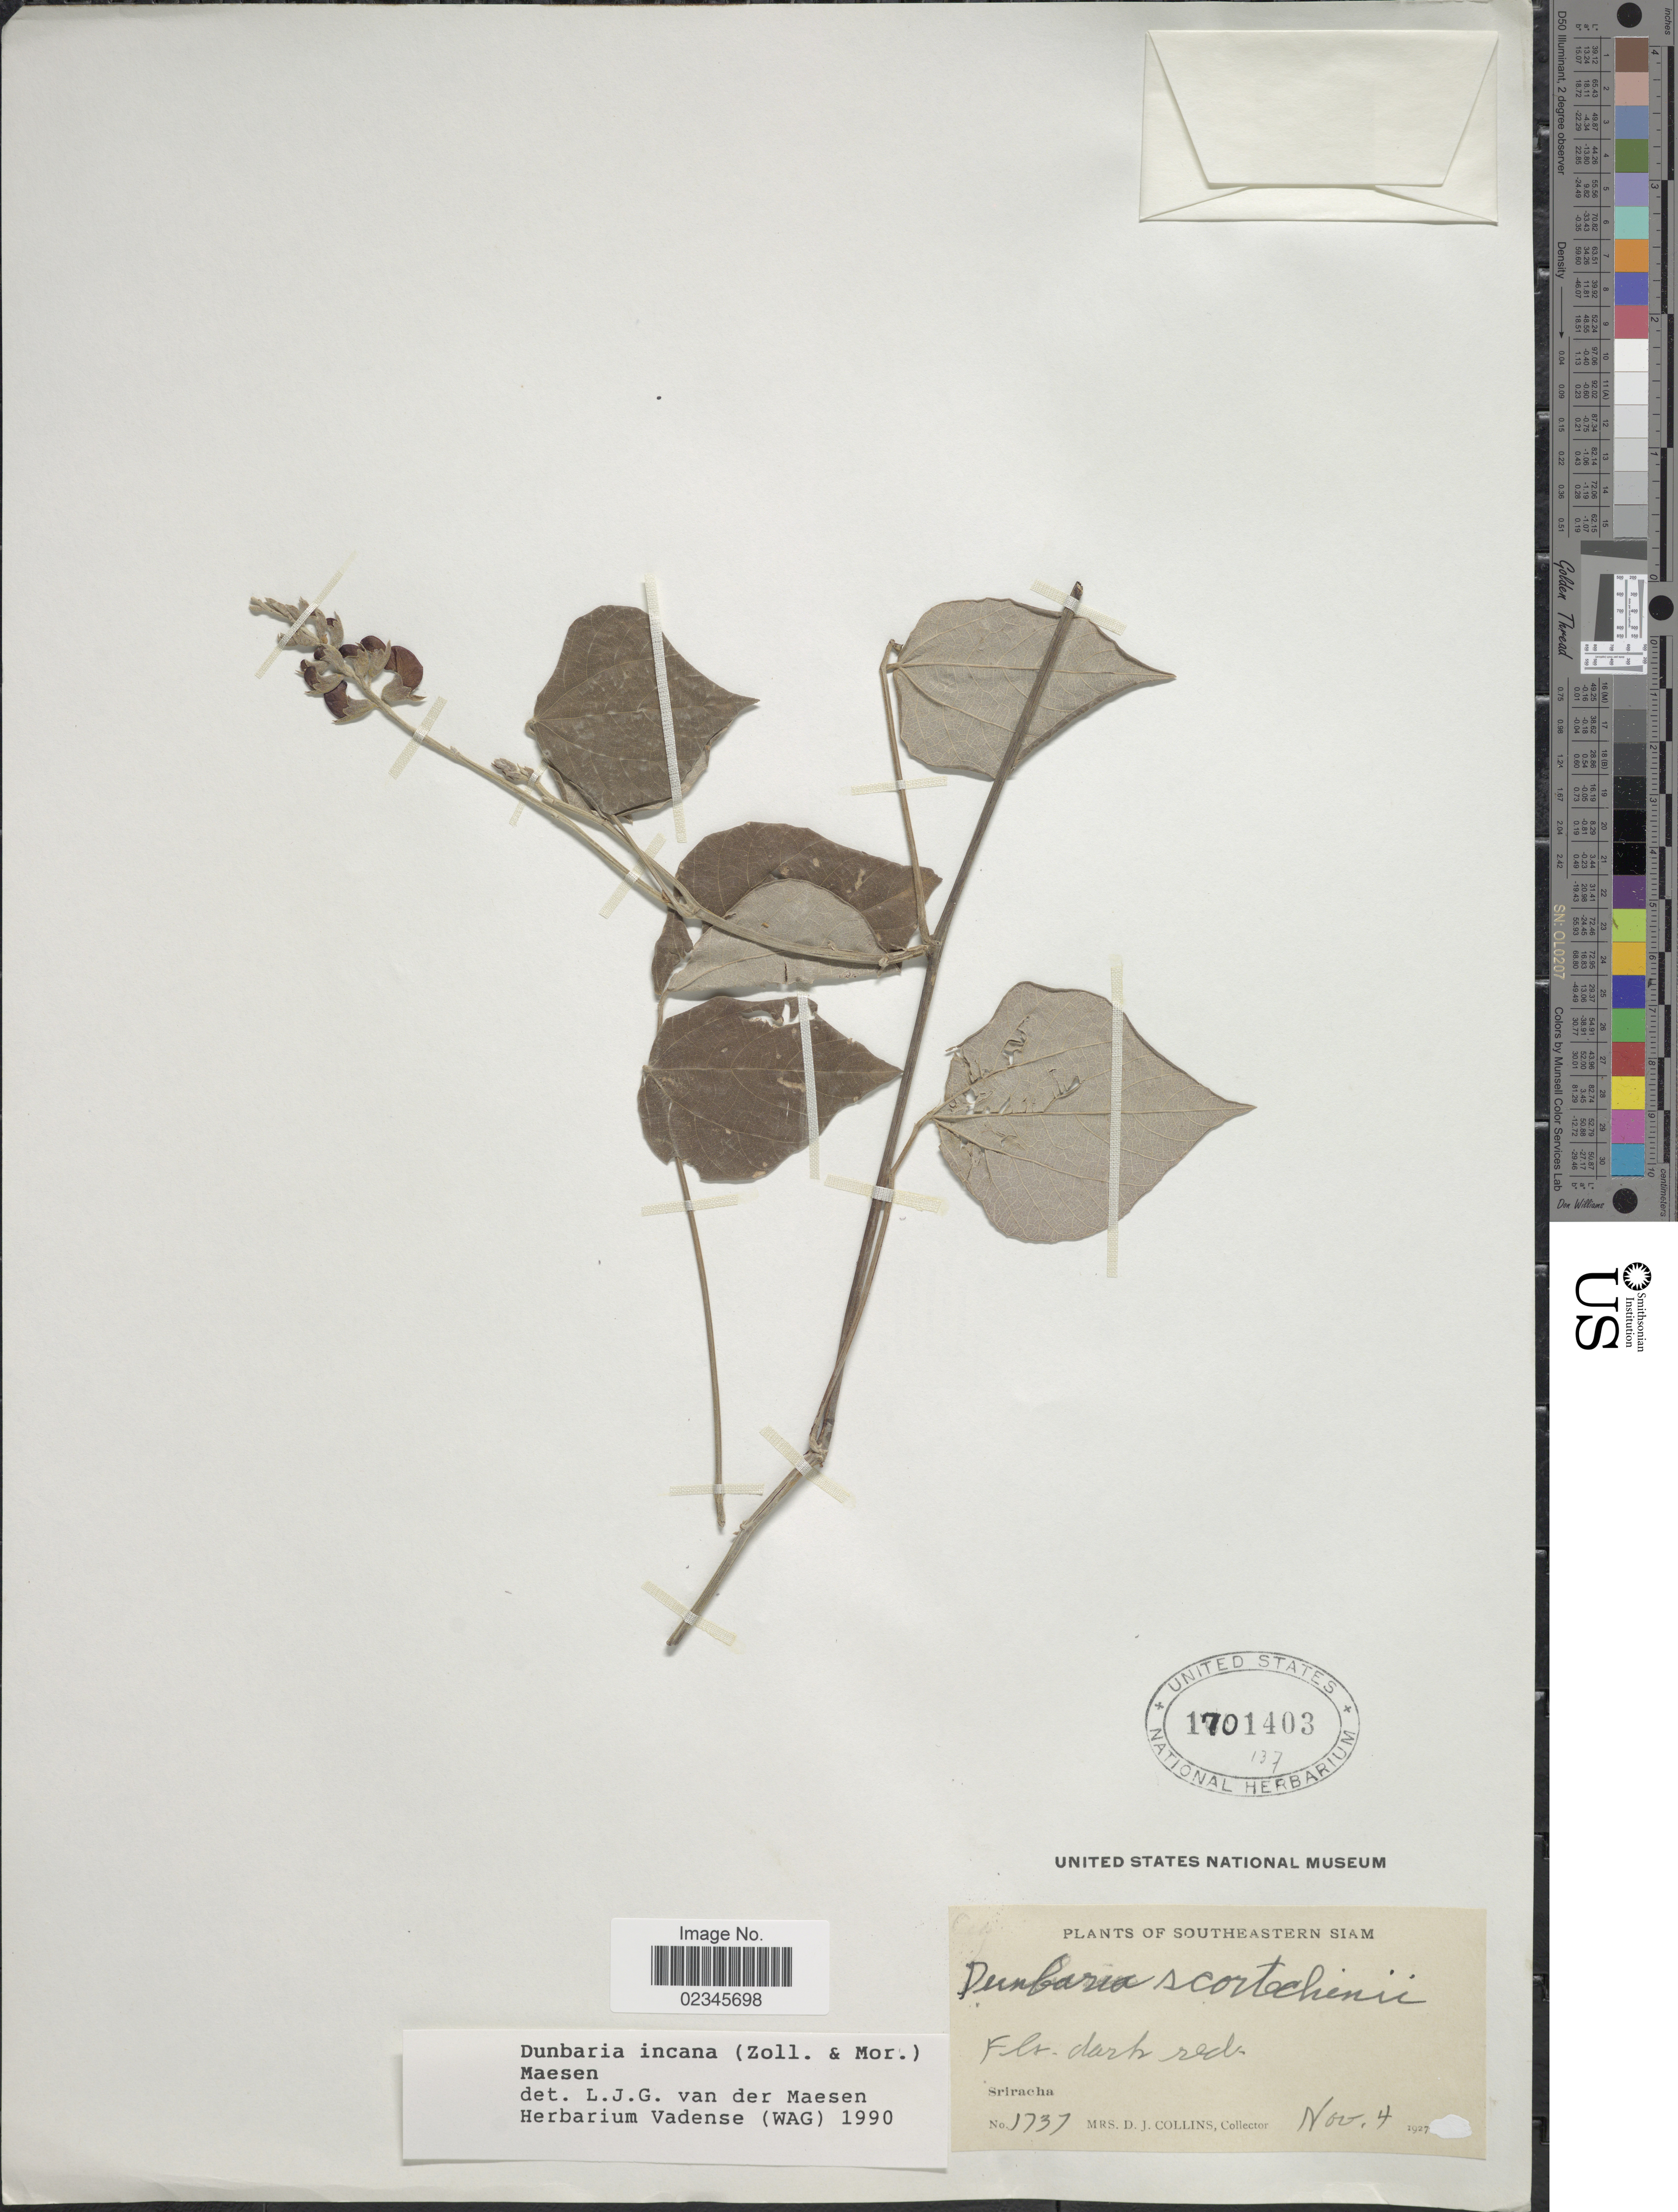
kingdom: Plantae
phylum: Tracheophyta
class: Magnoliopsida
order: Fabales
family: Fabaceae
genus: Dunbaria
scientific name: Dunbaria incana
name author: (Zoll. & Moritzi) Maesen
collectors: Mrs. D. J. Collins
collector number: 1737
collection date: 1927-11-04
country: Thailand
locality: Southeastern Siam, Sriracha.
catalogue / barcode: US 1701403